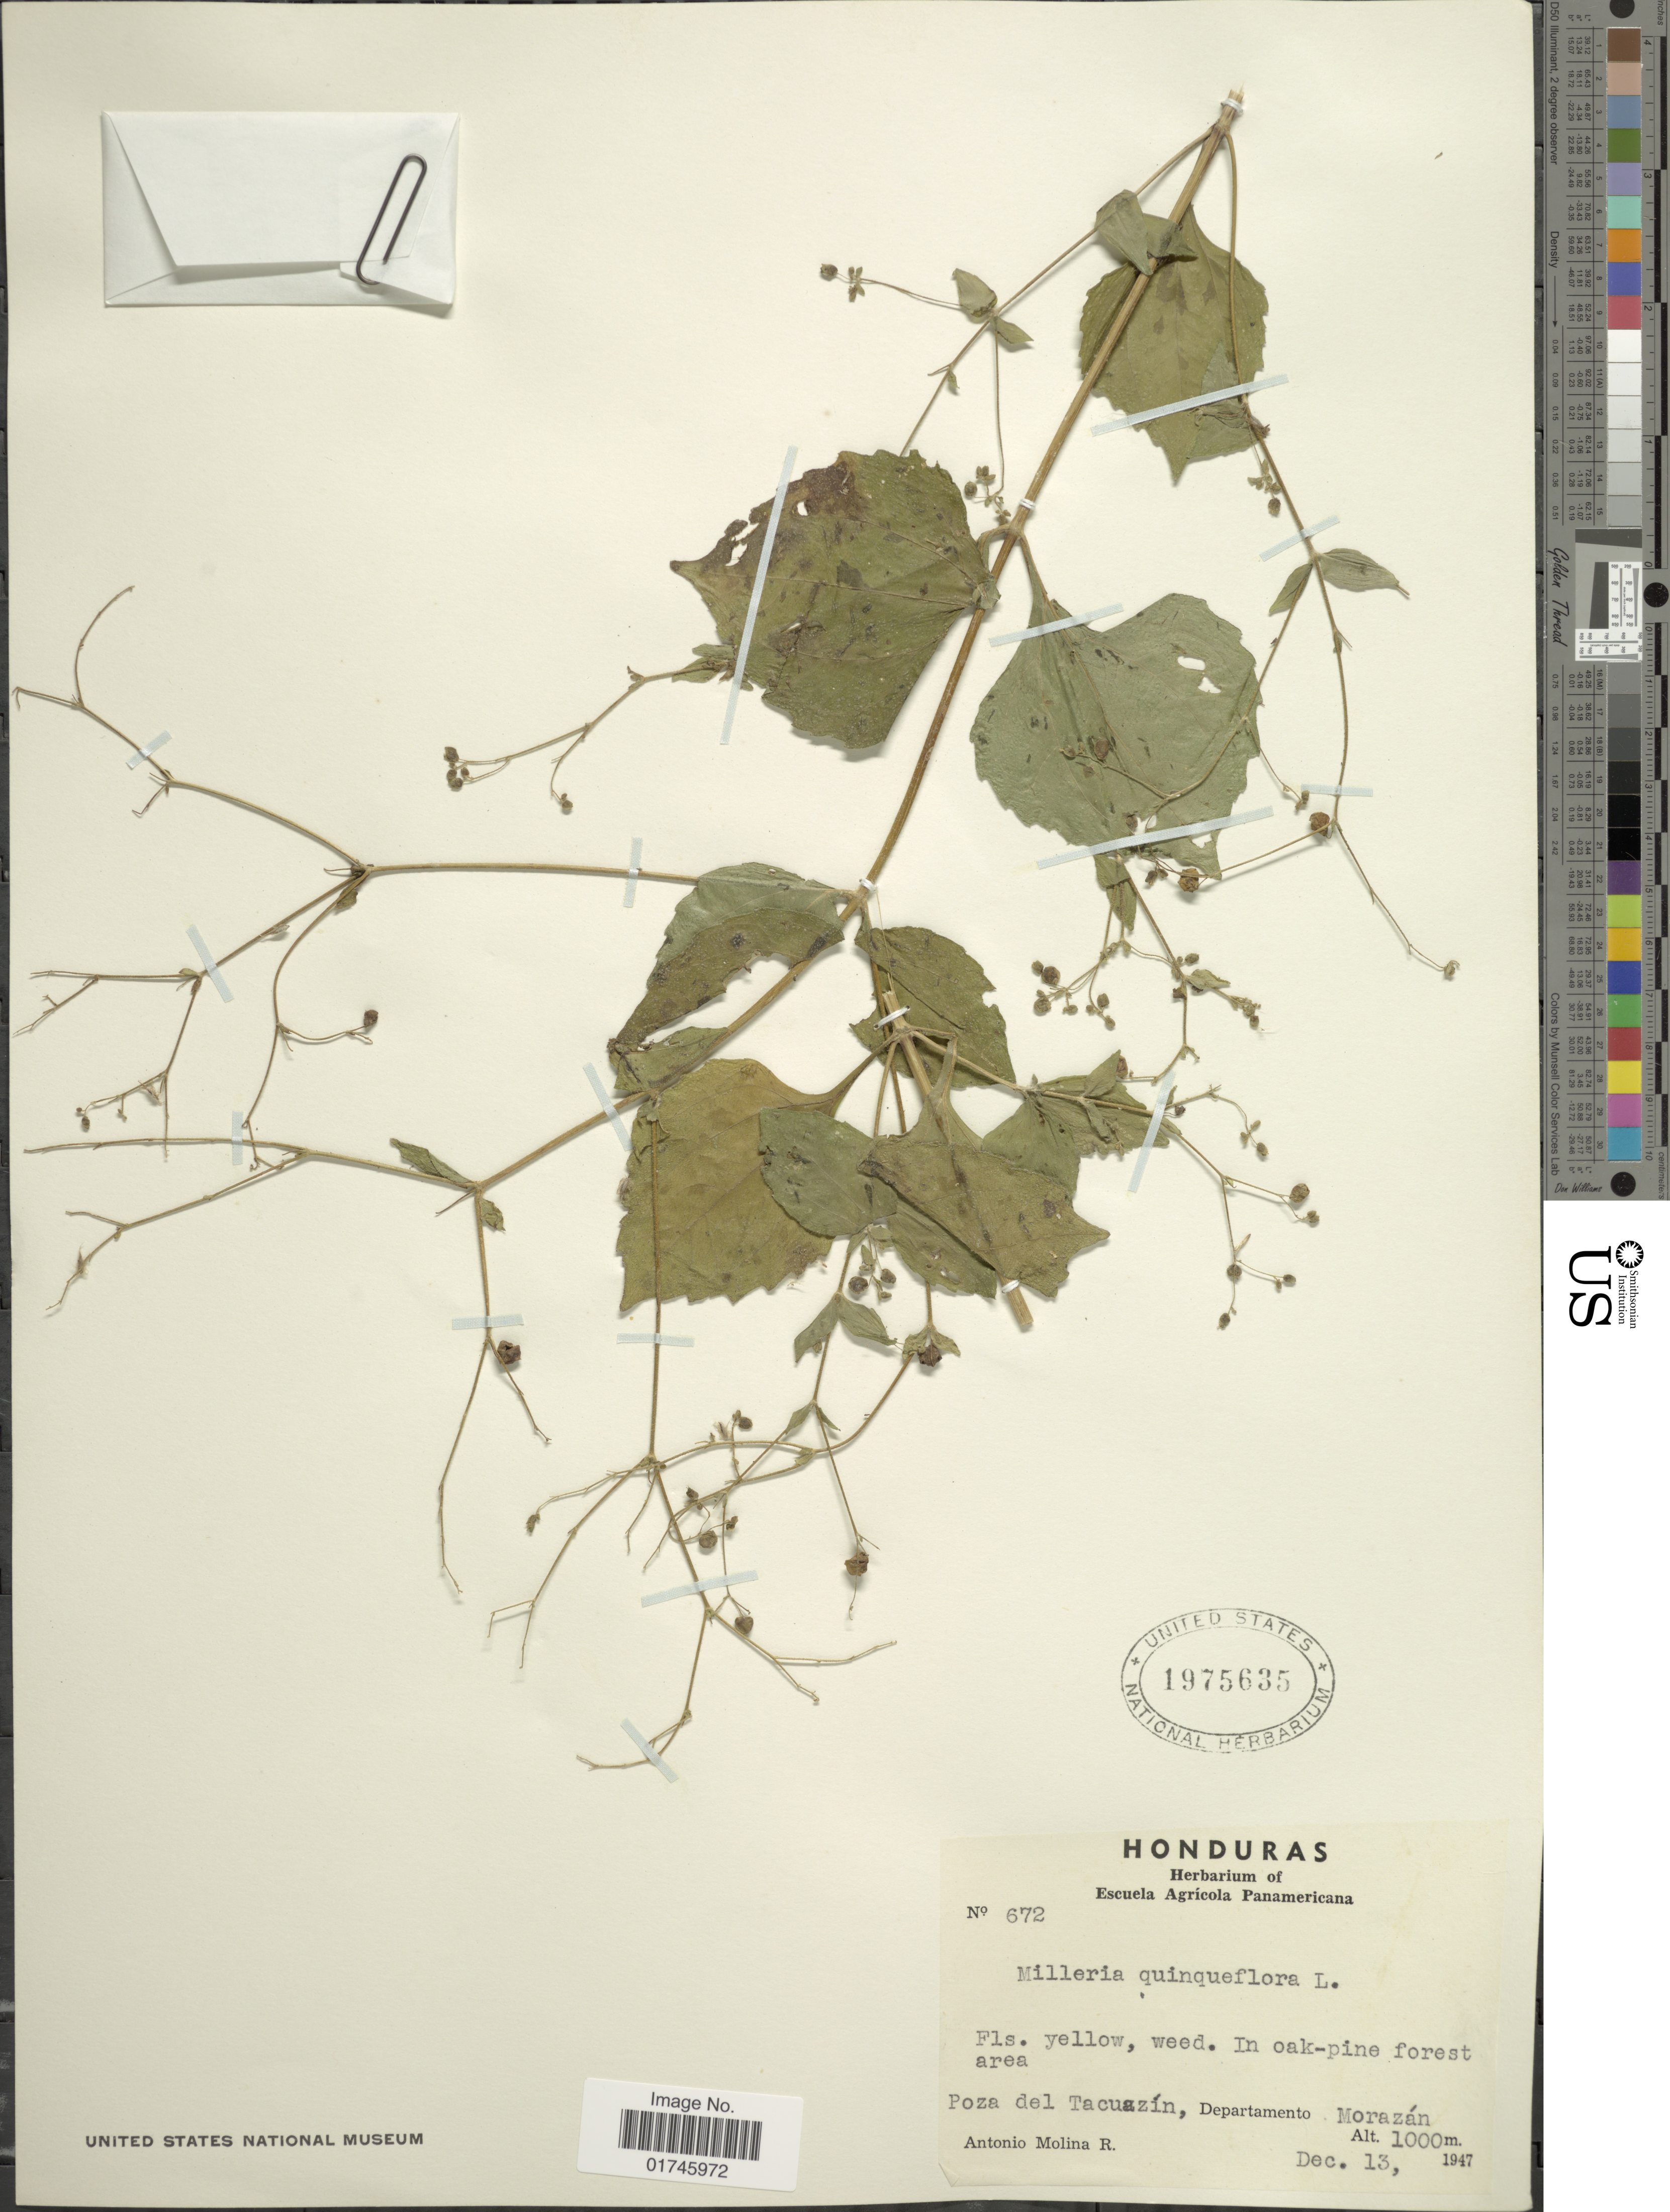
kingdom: Plantae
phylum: Tracheophyta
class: Magnoliopsida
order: Asterales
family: Asteraceae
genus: Milleria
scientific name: Milleria quinqueflora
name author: L.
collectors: A. Molina R.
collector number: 672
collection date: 1947-12-13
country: El Salvador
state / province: Morazan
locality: Poza del Tacuazin, Departamento Morazan.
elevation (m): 1000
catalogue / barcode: US 19756535